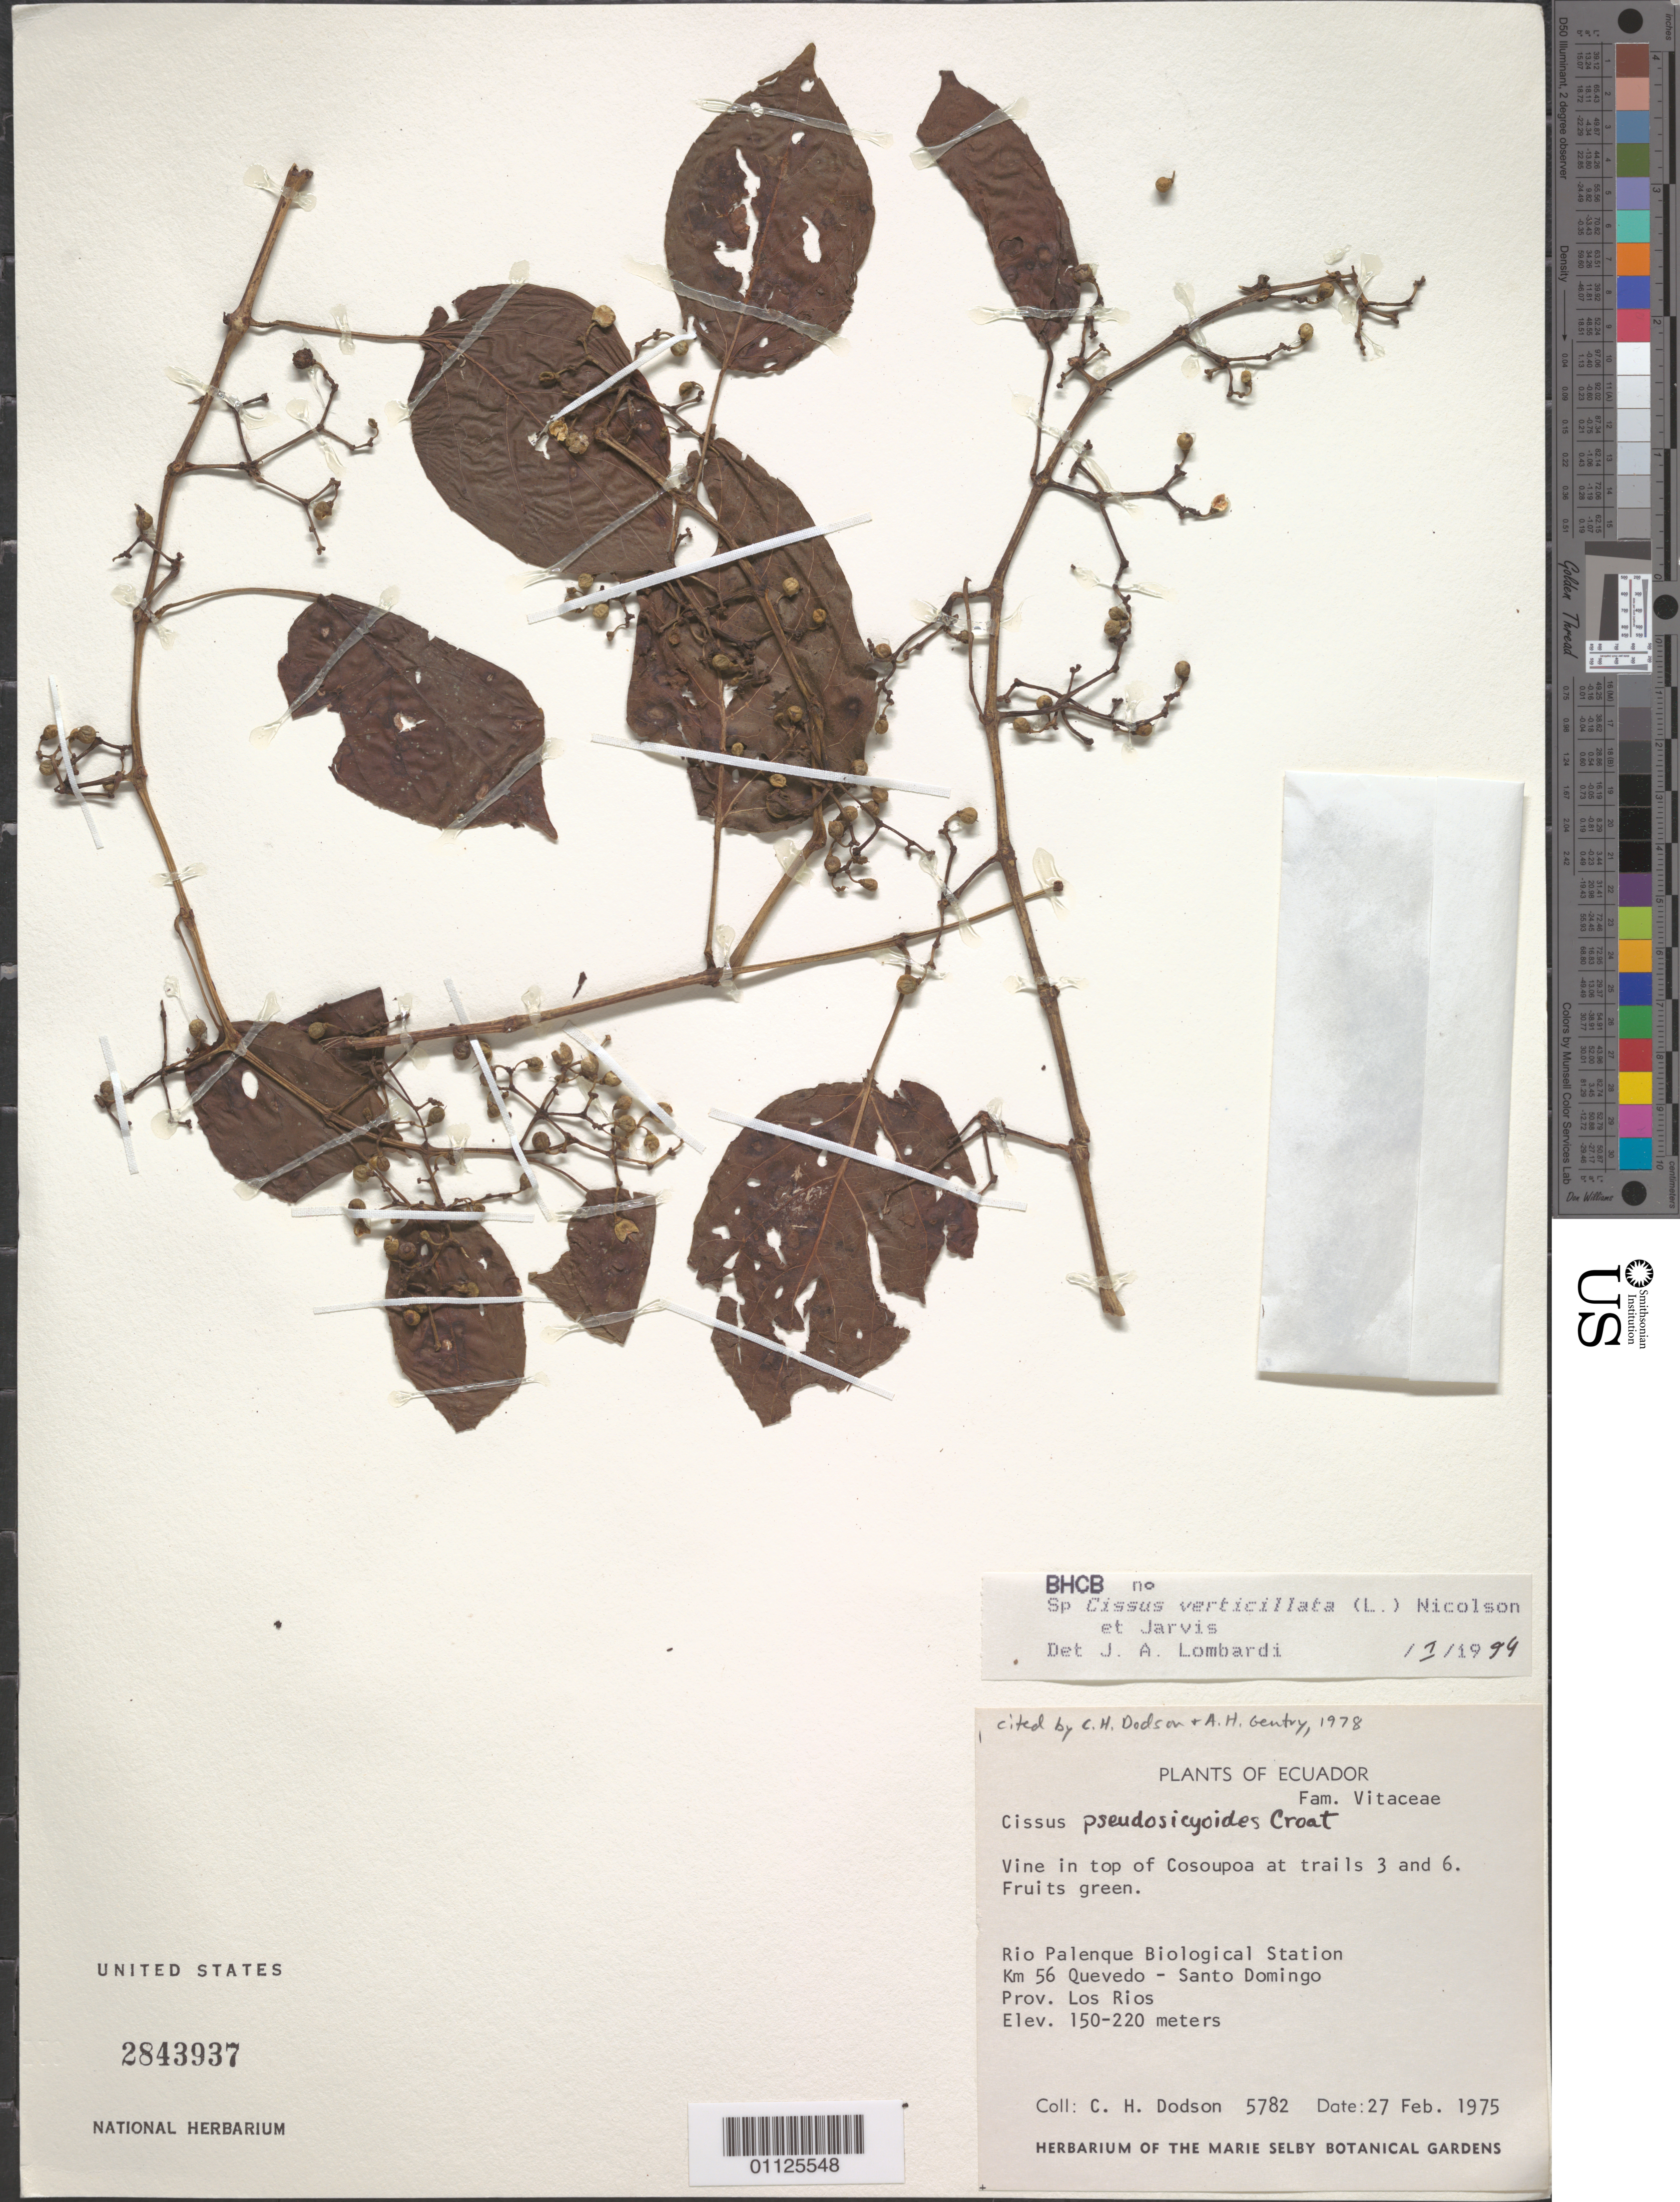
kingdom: Plantae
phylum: Tracheophyta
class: Magnoliopsida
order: Vitales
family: Vitaceae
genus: Cissus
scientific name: Cissus verticillata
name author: (L.) Nicolson & C.E. Jarvis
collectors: C. H. Dodson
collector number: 5782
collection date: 1975-02-27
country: Ecuador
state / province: Los Ríos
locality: Rio Palenque Biological Station. Km 56 Quevedo - Santo Domingo.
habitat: Vine.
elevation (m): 150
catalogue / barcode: US 2843937